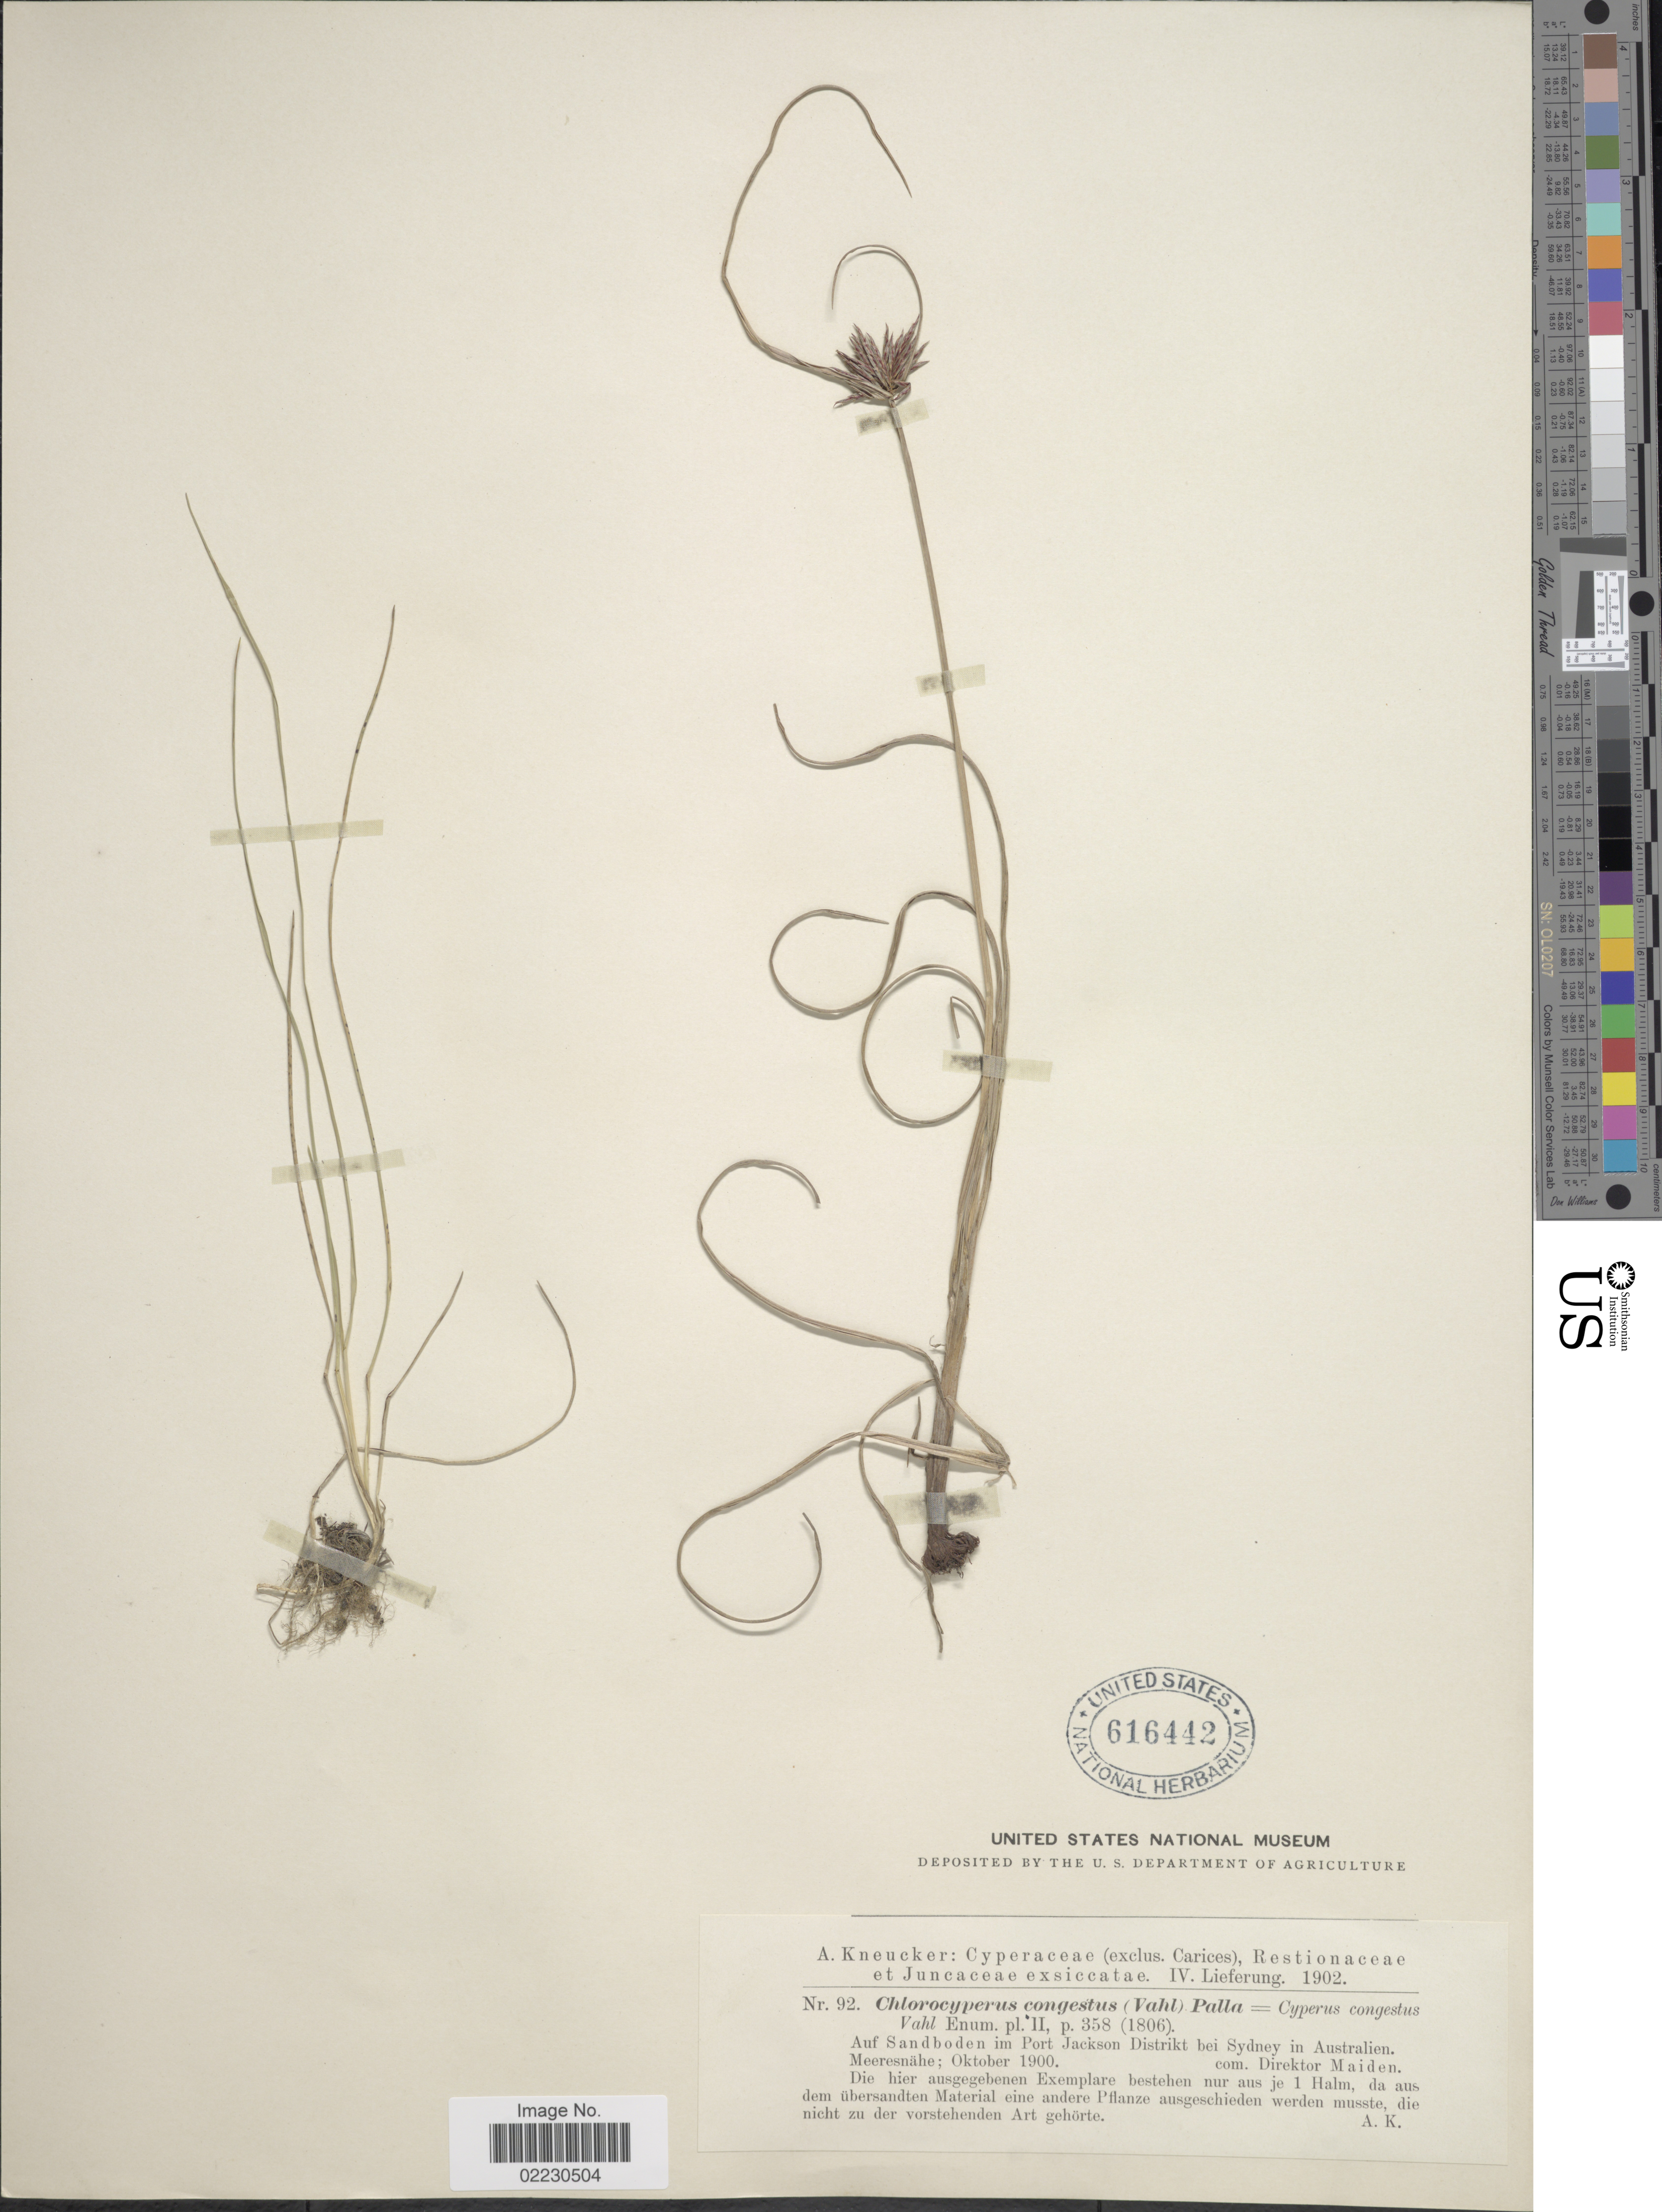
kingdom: Plantae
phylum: Tracheophyta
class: Liliopsida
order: Poales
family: Cyperaceae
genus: Cyperus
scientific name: Cyperus congestus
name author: Vahl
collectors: A. Kneucker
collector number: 92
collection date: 1900-10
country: Australia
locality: Auf Sandboden im Port Jackson Distrikt bei Sydney in Australien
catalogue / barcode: US 616442